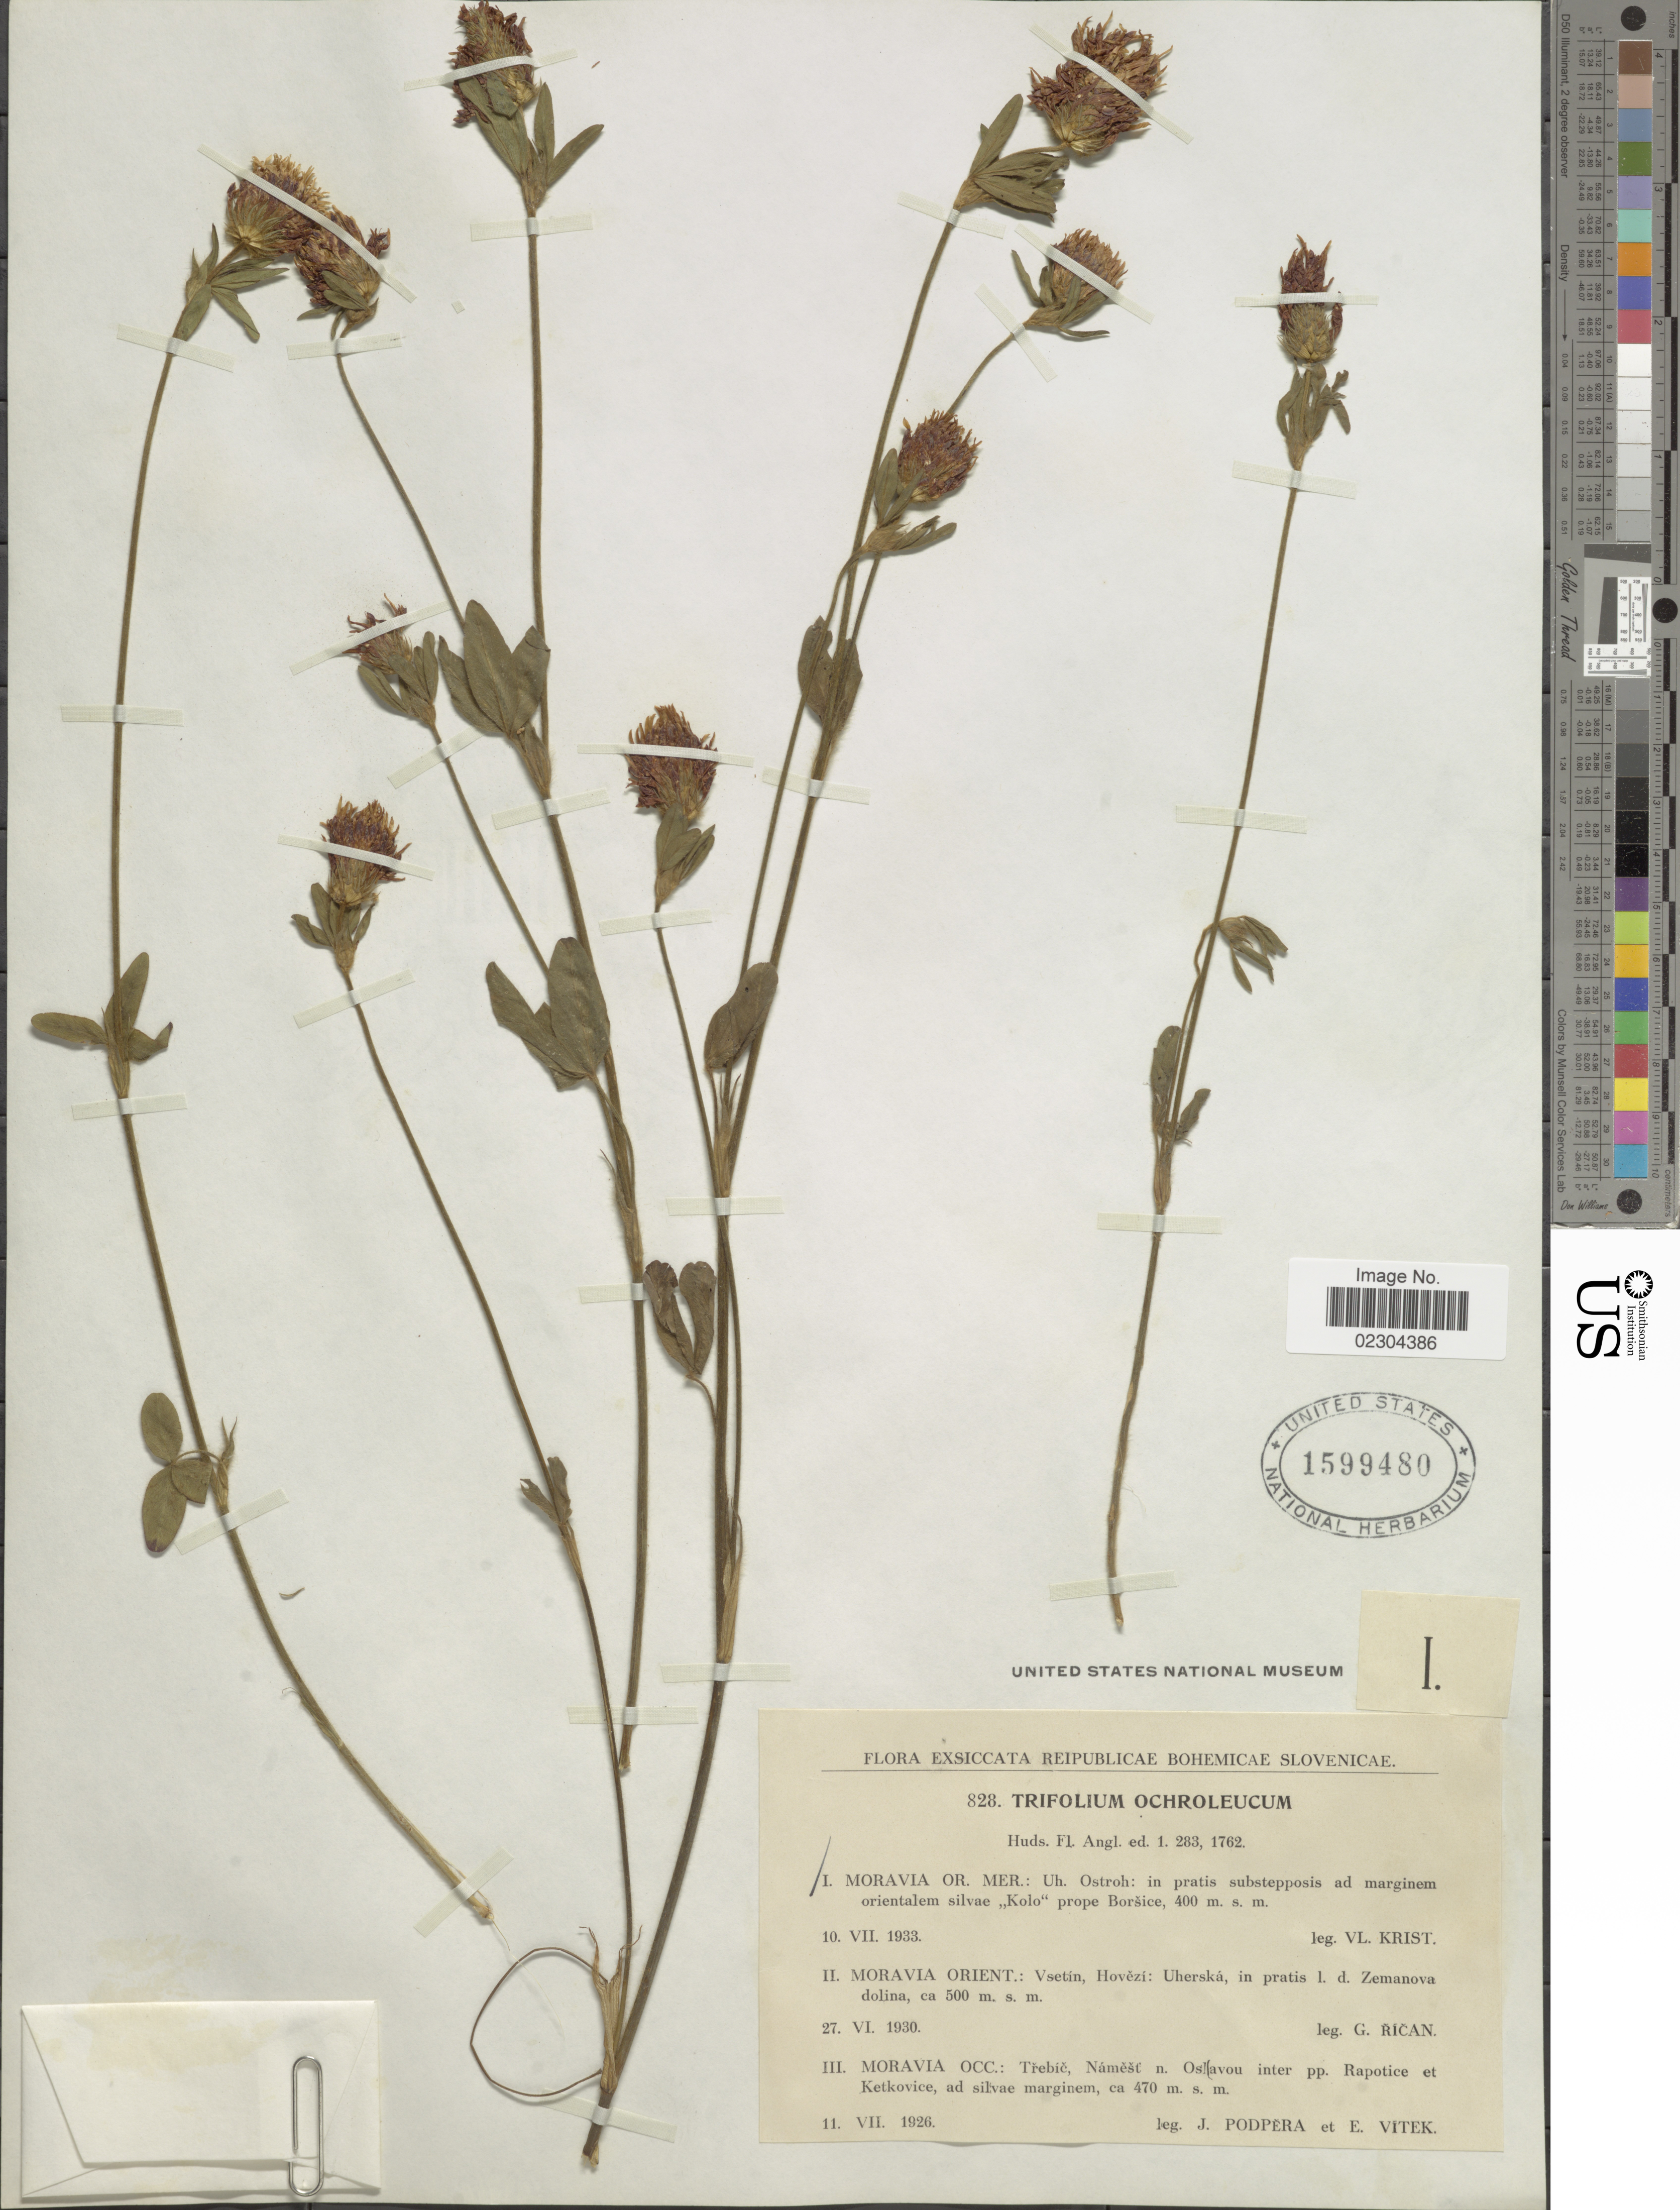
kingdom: Plantae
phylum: Tracheophyta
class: Magnoliopsida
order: Fabales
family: Fabaceae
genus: Trifolium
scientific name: Trifolium ochroleucon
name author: Huds.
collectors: V. Krist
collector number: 828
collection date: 1933-07-10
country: Czechia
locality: Moravia Or. Mer. Uh Ostroh, ad marginem orientalem silvae Kolo prope Borsice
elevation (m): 400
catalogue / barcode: US 1599480